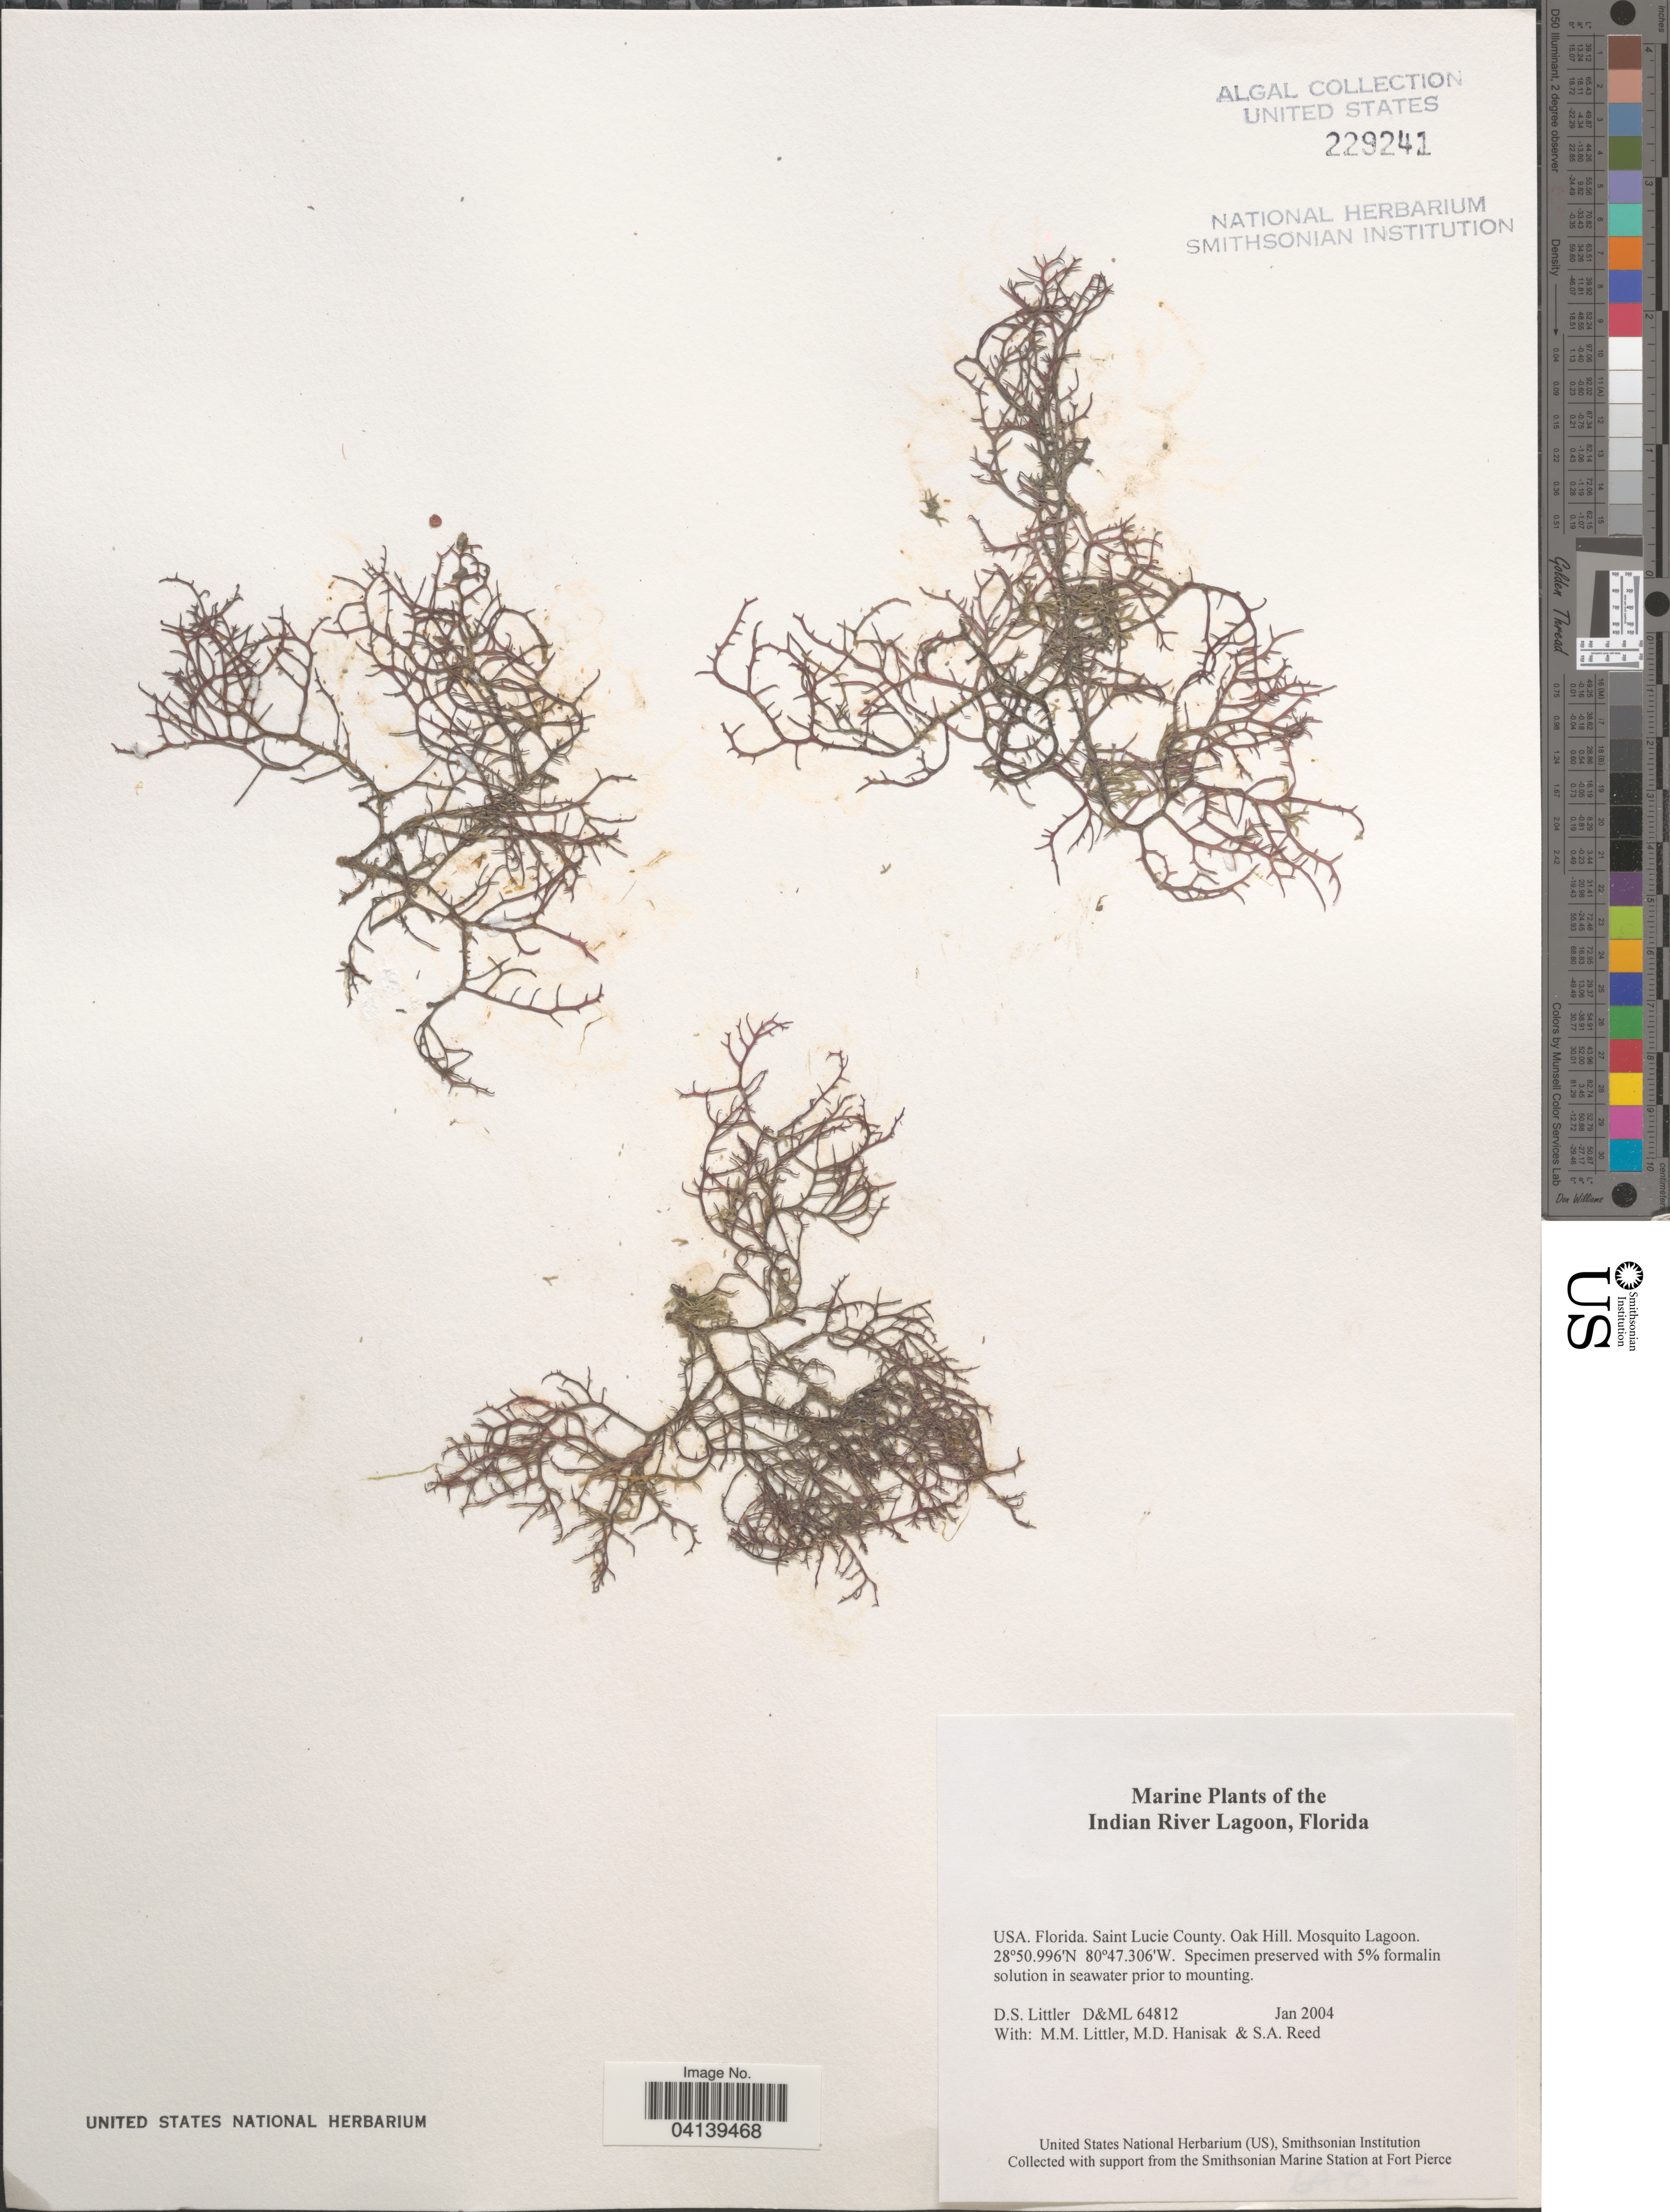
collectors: D. S. Littler, M. Hanisak & S. Reed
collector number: D&ML64812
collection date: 2004-01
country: United States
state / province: Florida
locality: Indian River Lagoon. Saint Lucie County. Oak Hill. Mosquito Lagoon.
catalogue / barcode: US 229241